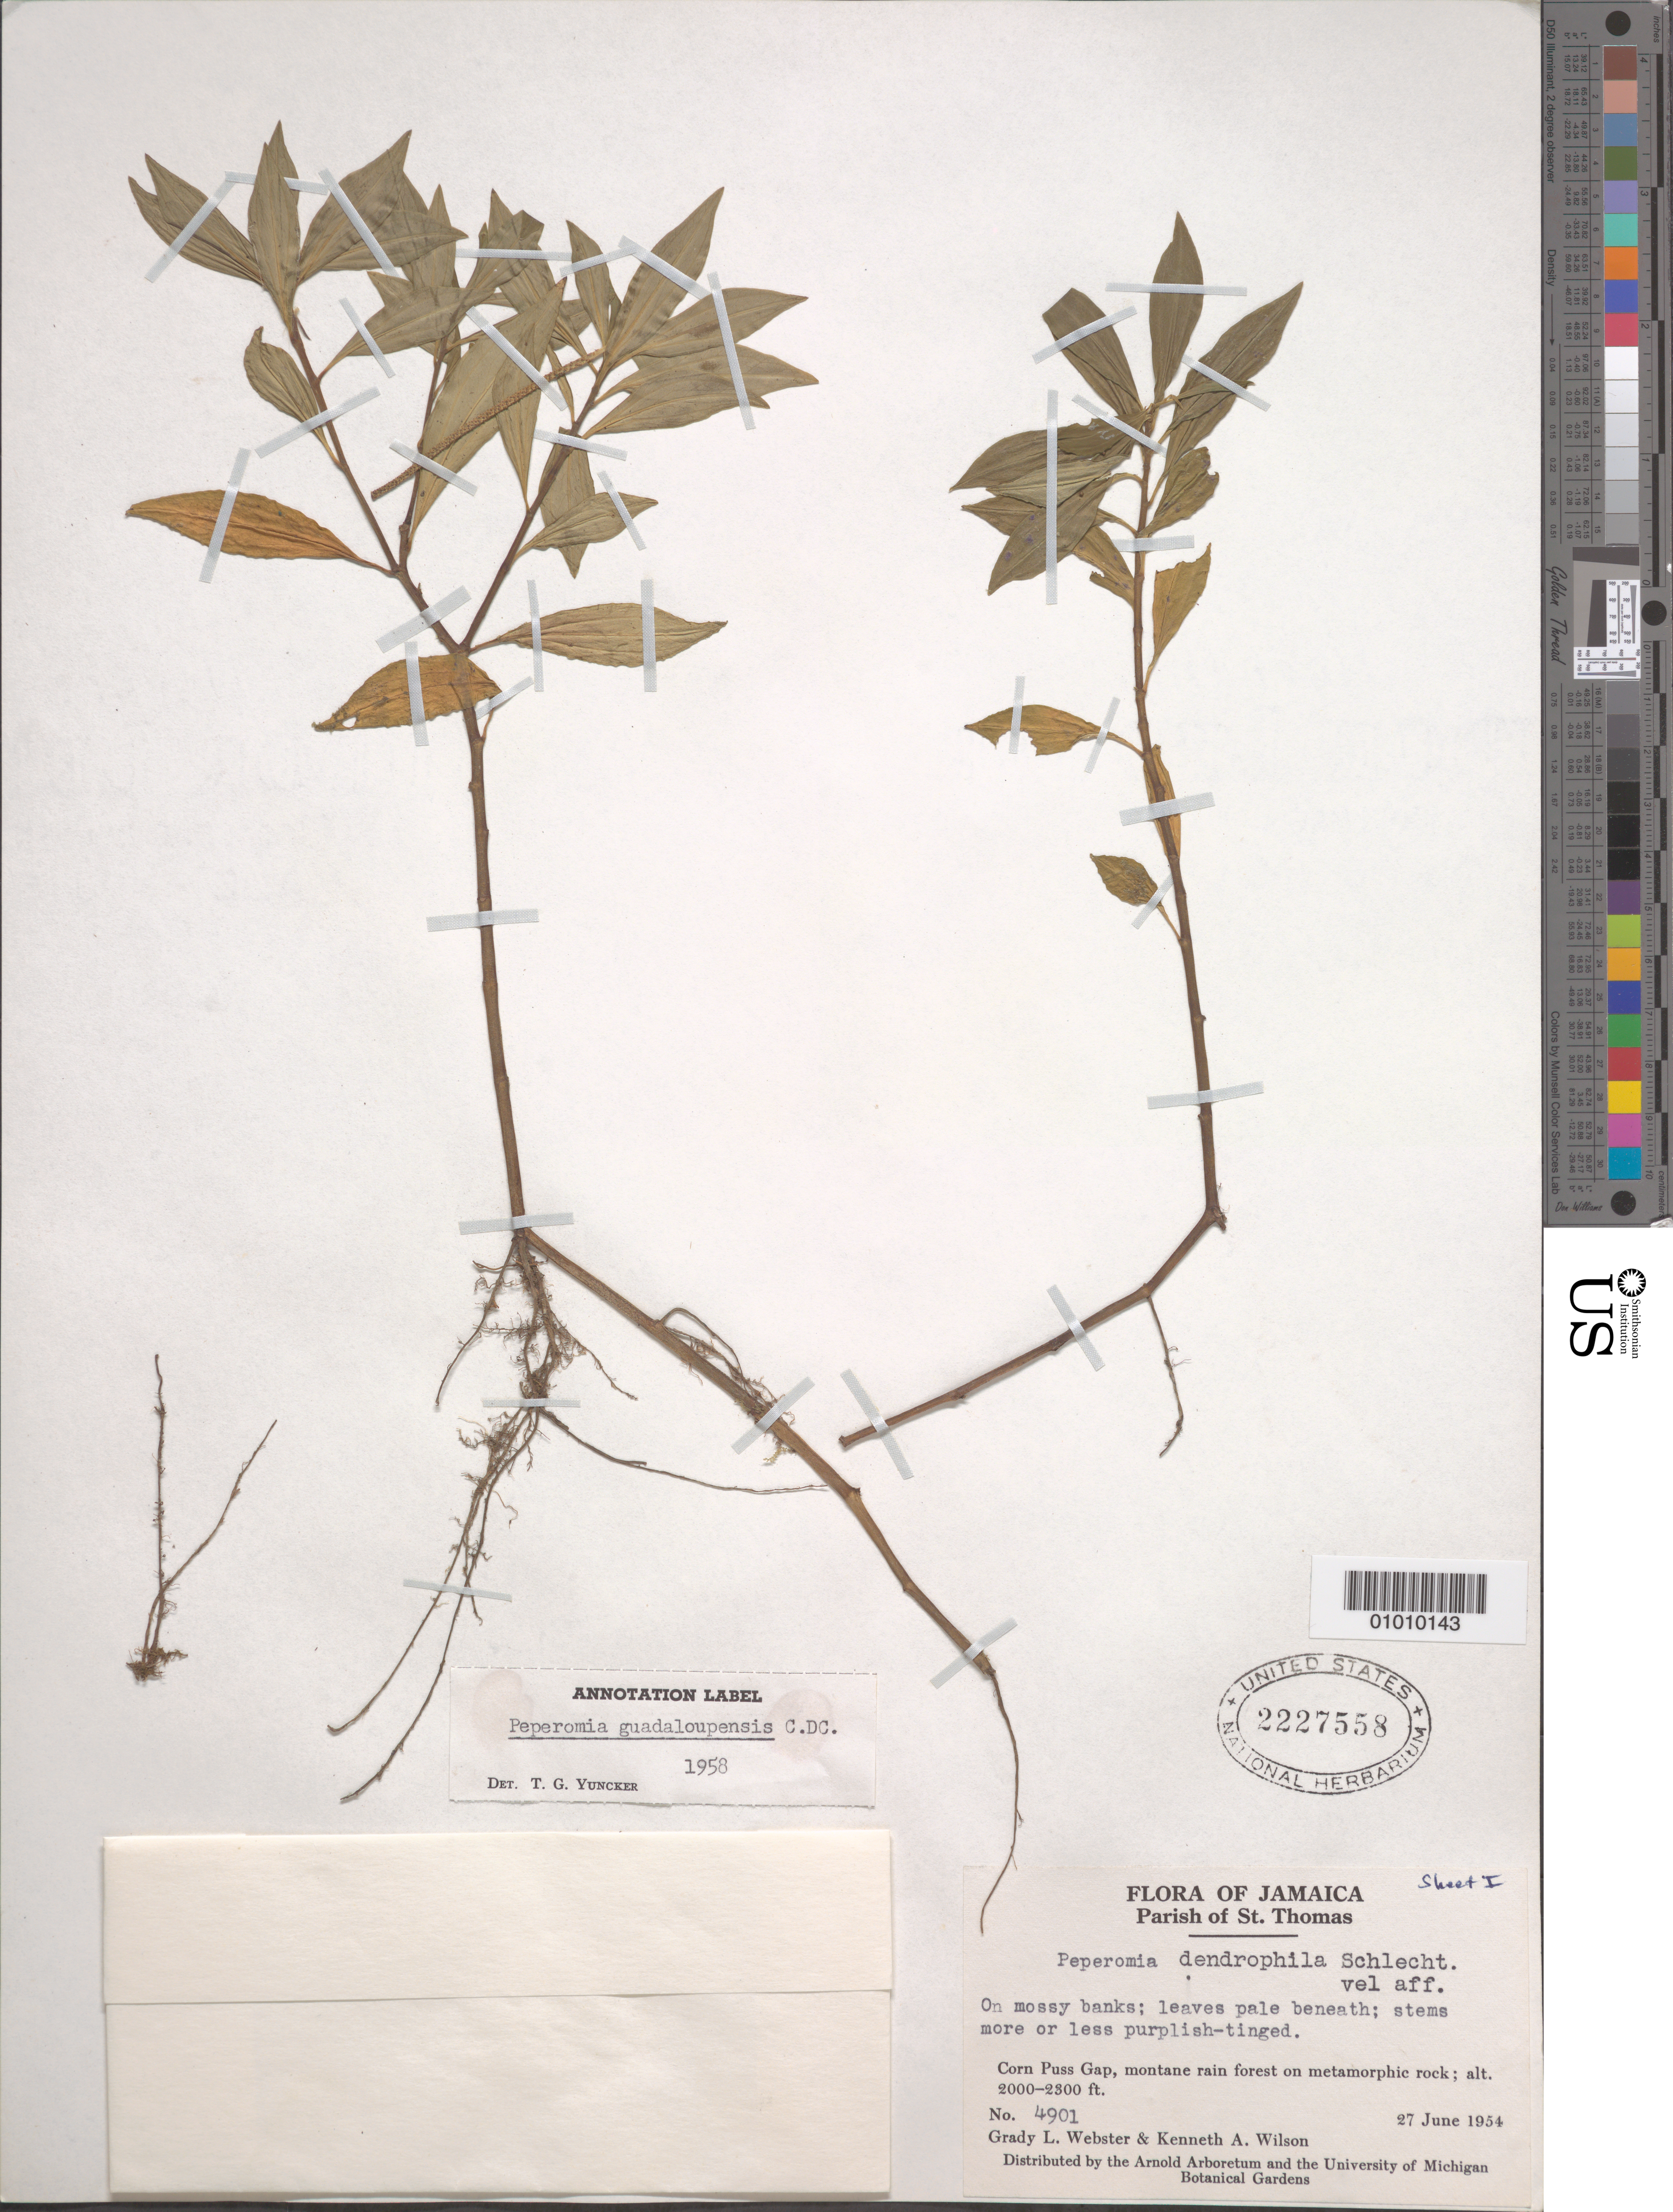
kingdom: Plantae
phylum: Tracheophyta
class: Magnoliopsida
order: Piperales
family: Piperaceae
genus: Peperomia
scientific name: Peperomia guadaloupensis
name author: C. DC.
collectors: G. L. Webster & K. A. Wilson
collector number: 4901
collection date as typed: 27 Jun 1954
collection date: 1954-06-27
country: Jamaica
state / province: Saint Thomas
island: Jamaica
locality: Corn Puss Gap, montane rain forest on metamorphic rock on mossy banks.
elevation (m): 610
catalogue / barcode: US 2227558